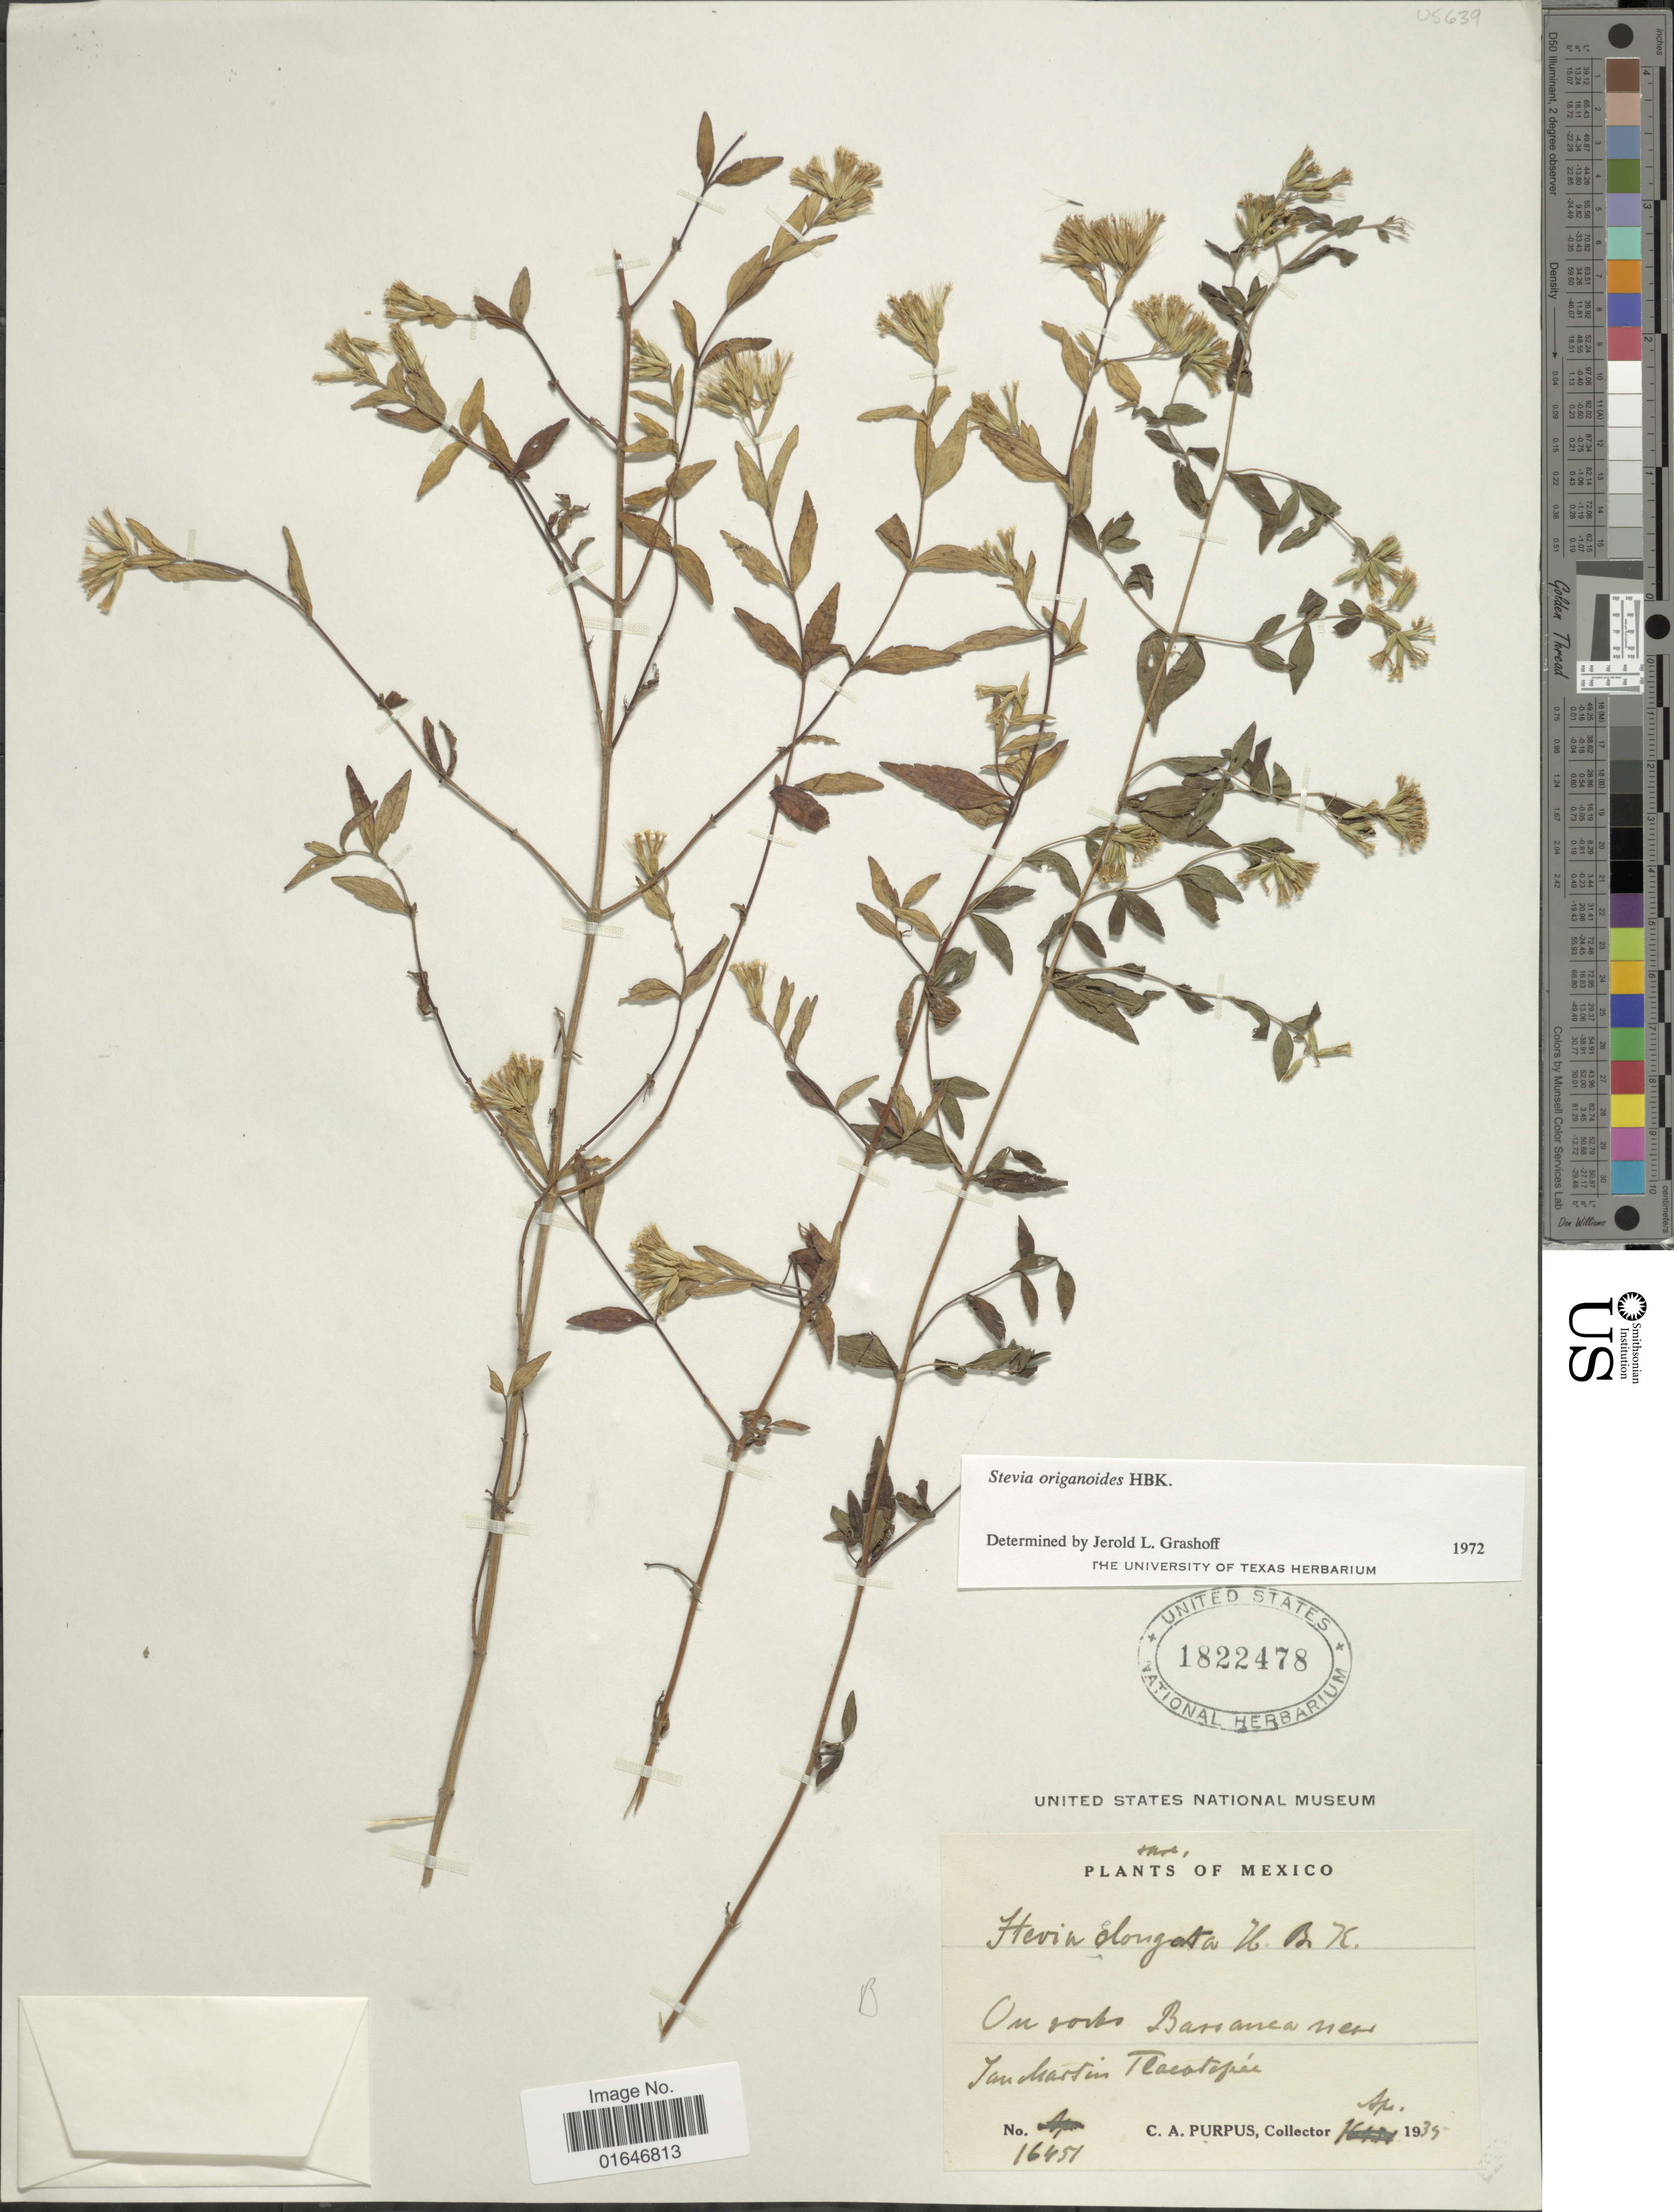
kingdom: Plantae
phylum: Tracheophyta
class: Magnoliopsida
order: Asterales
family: Asteraceae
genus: Stevia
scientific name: Stevia origanoides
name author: Kunth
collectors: C. A. Purpus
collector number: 16451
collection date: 1935-04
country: Mexico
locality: On rocks, Barranca near San Martin Tlacotepec.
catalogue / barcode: US 1822478